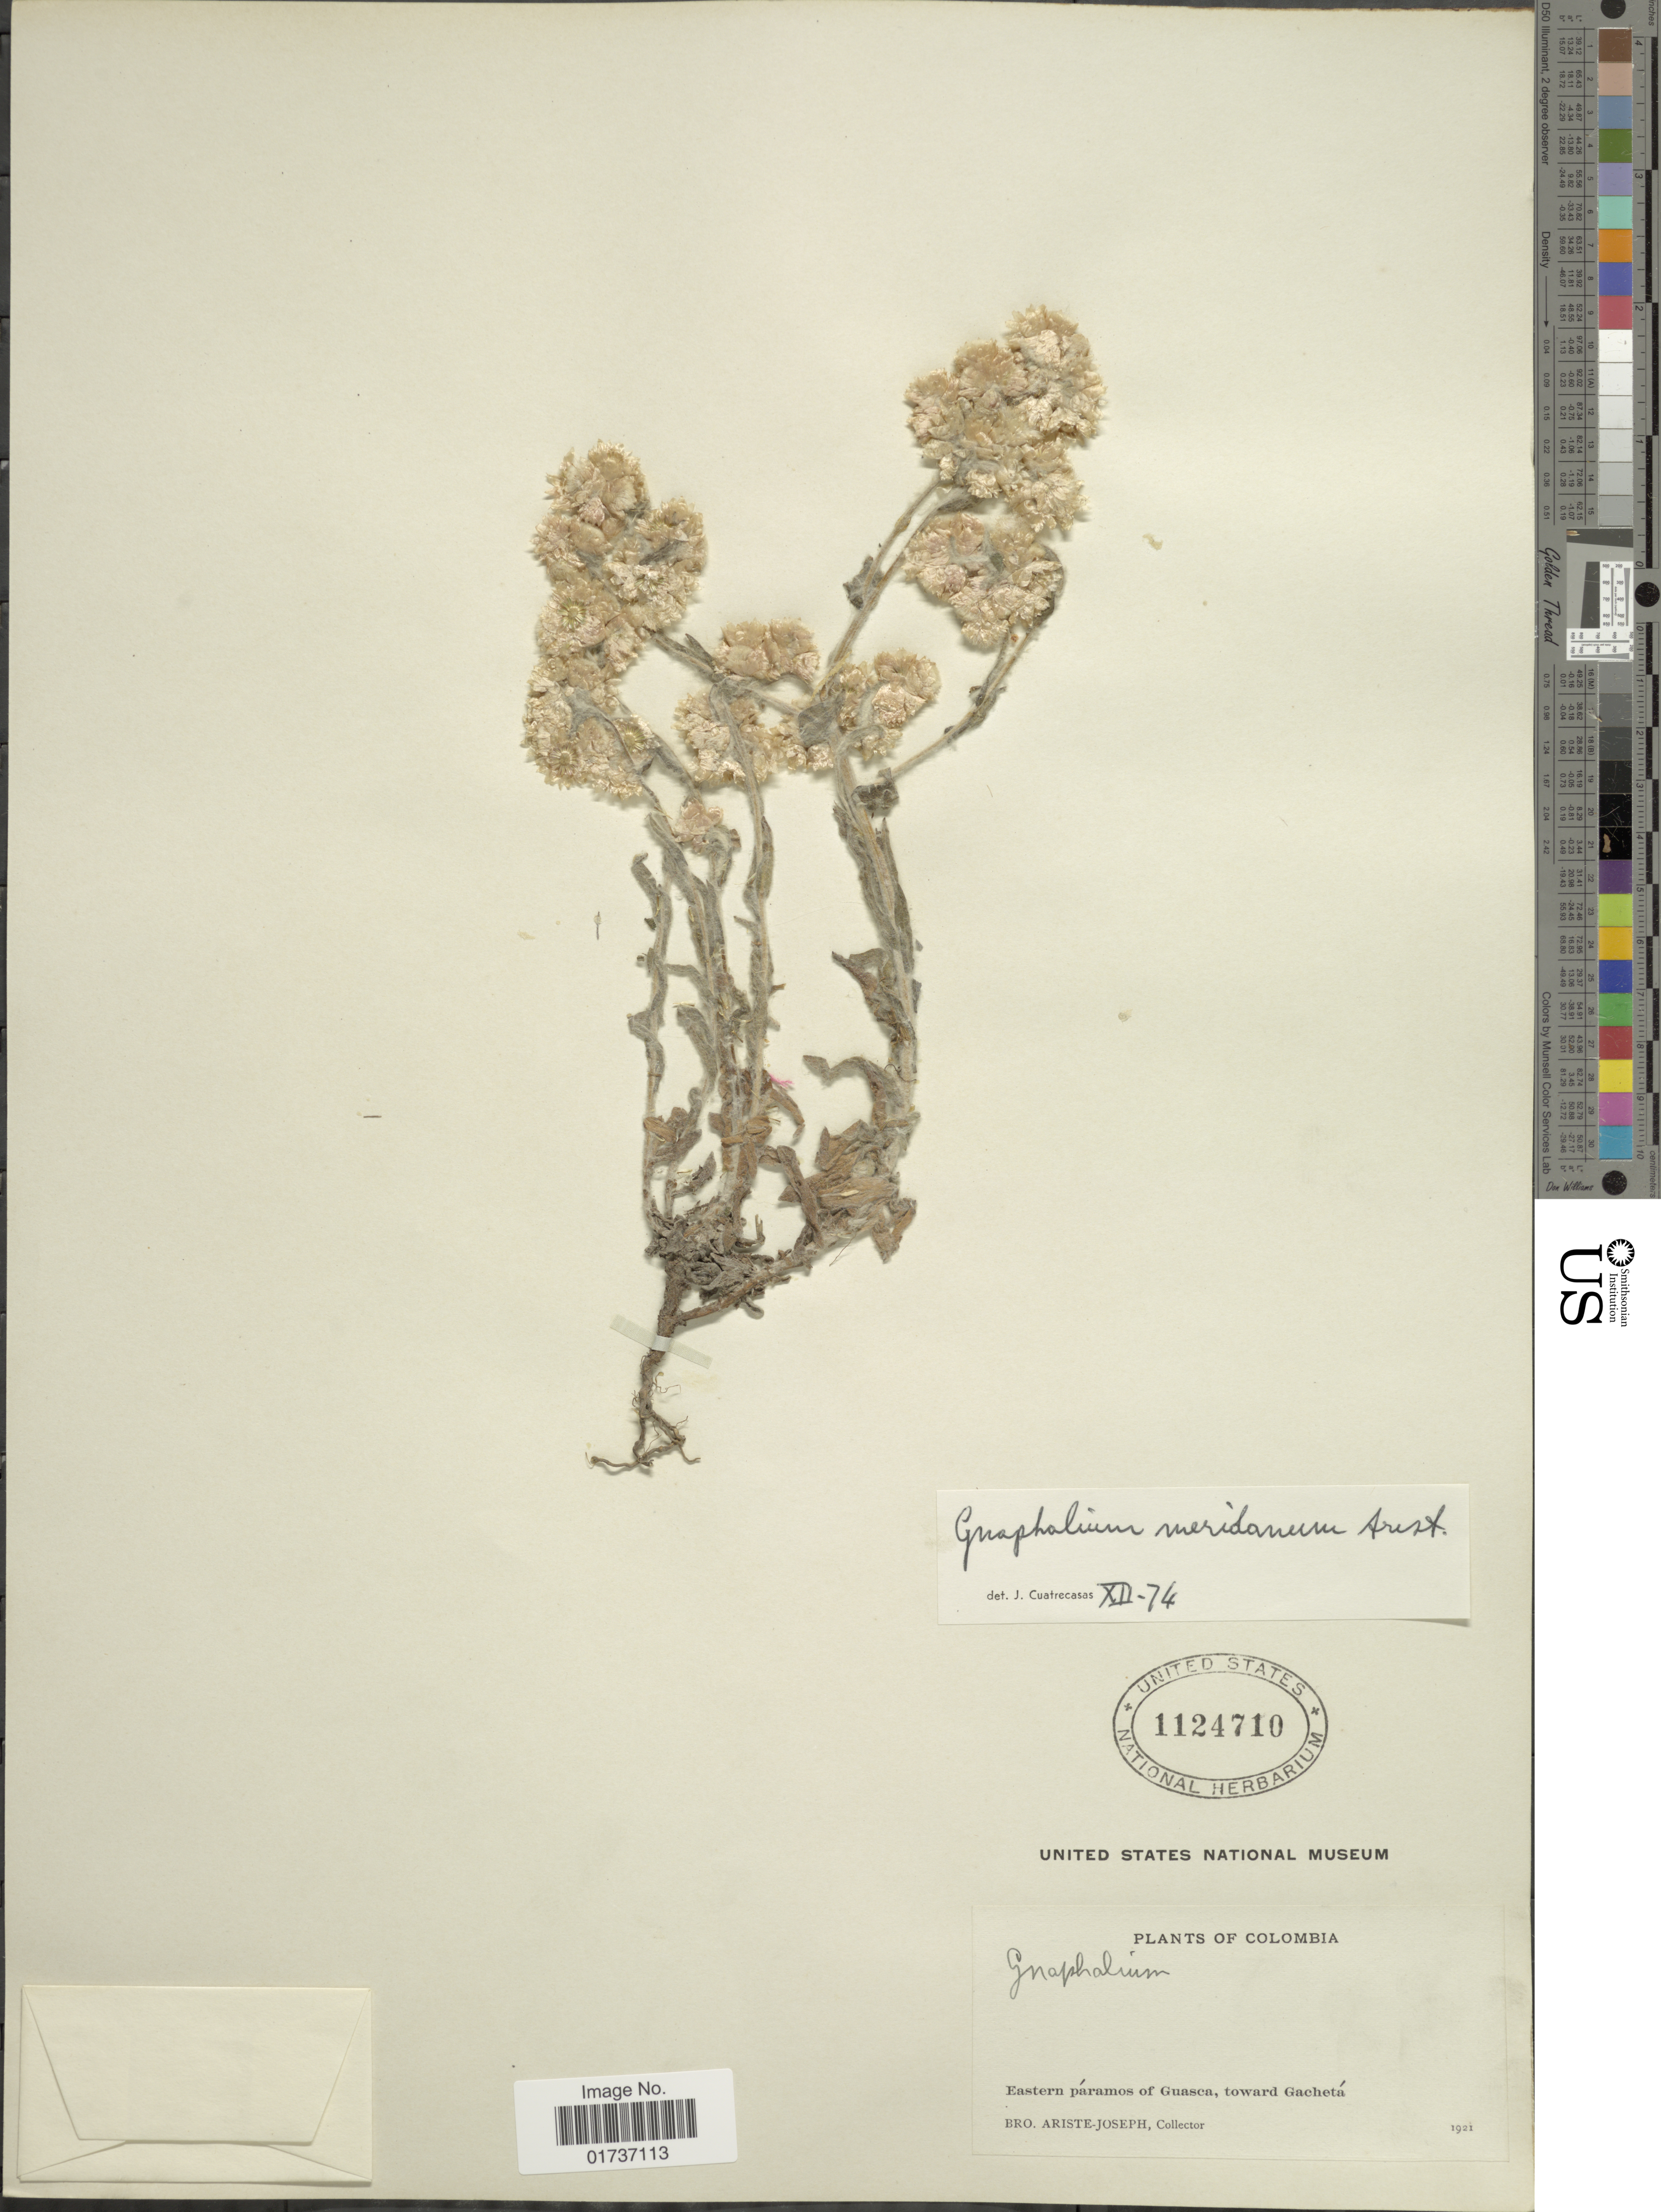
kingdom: Plantae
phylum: Tracheophyta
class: Magnoliopsida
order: Asterales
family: Asteraceae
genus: Gnaphalium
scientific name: Gnaphalium meridanum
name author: Aristeg.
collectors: Bro. Ariste-Joseph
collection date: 1921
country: Colombia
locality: Eastern páramo of Guasca, toward Gachetá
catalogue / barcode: US 1124710